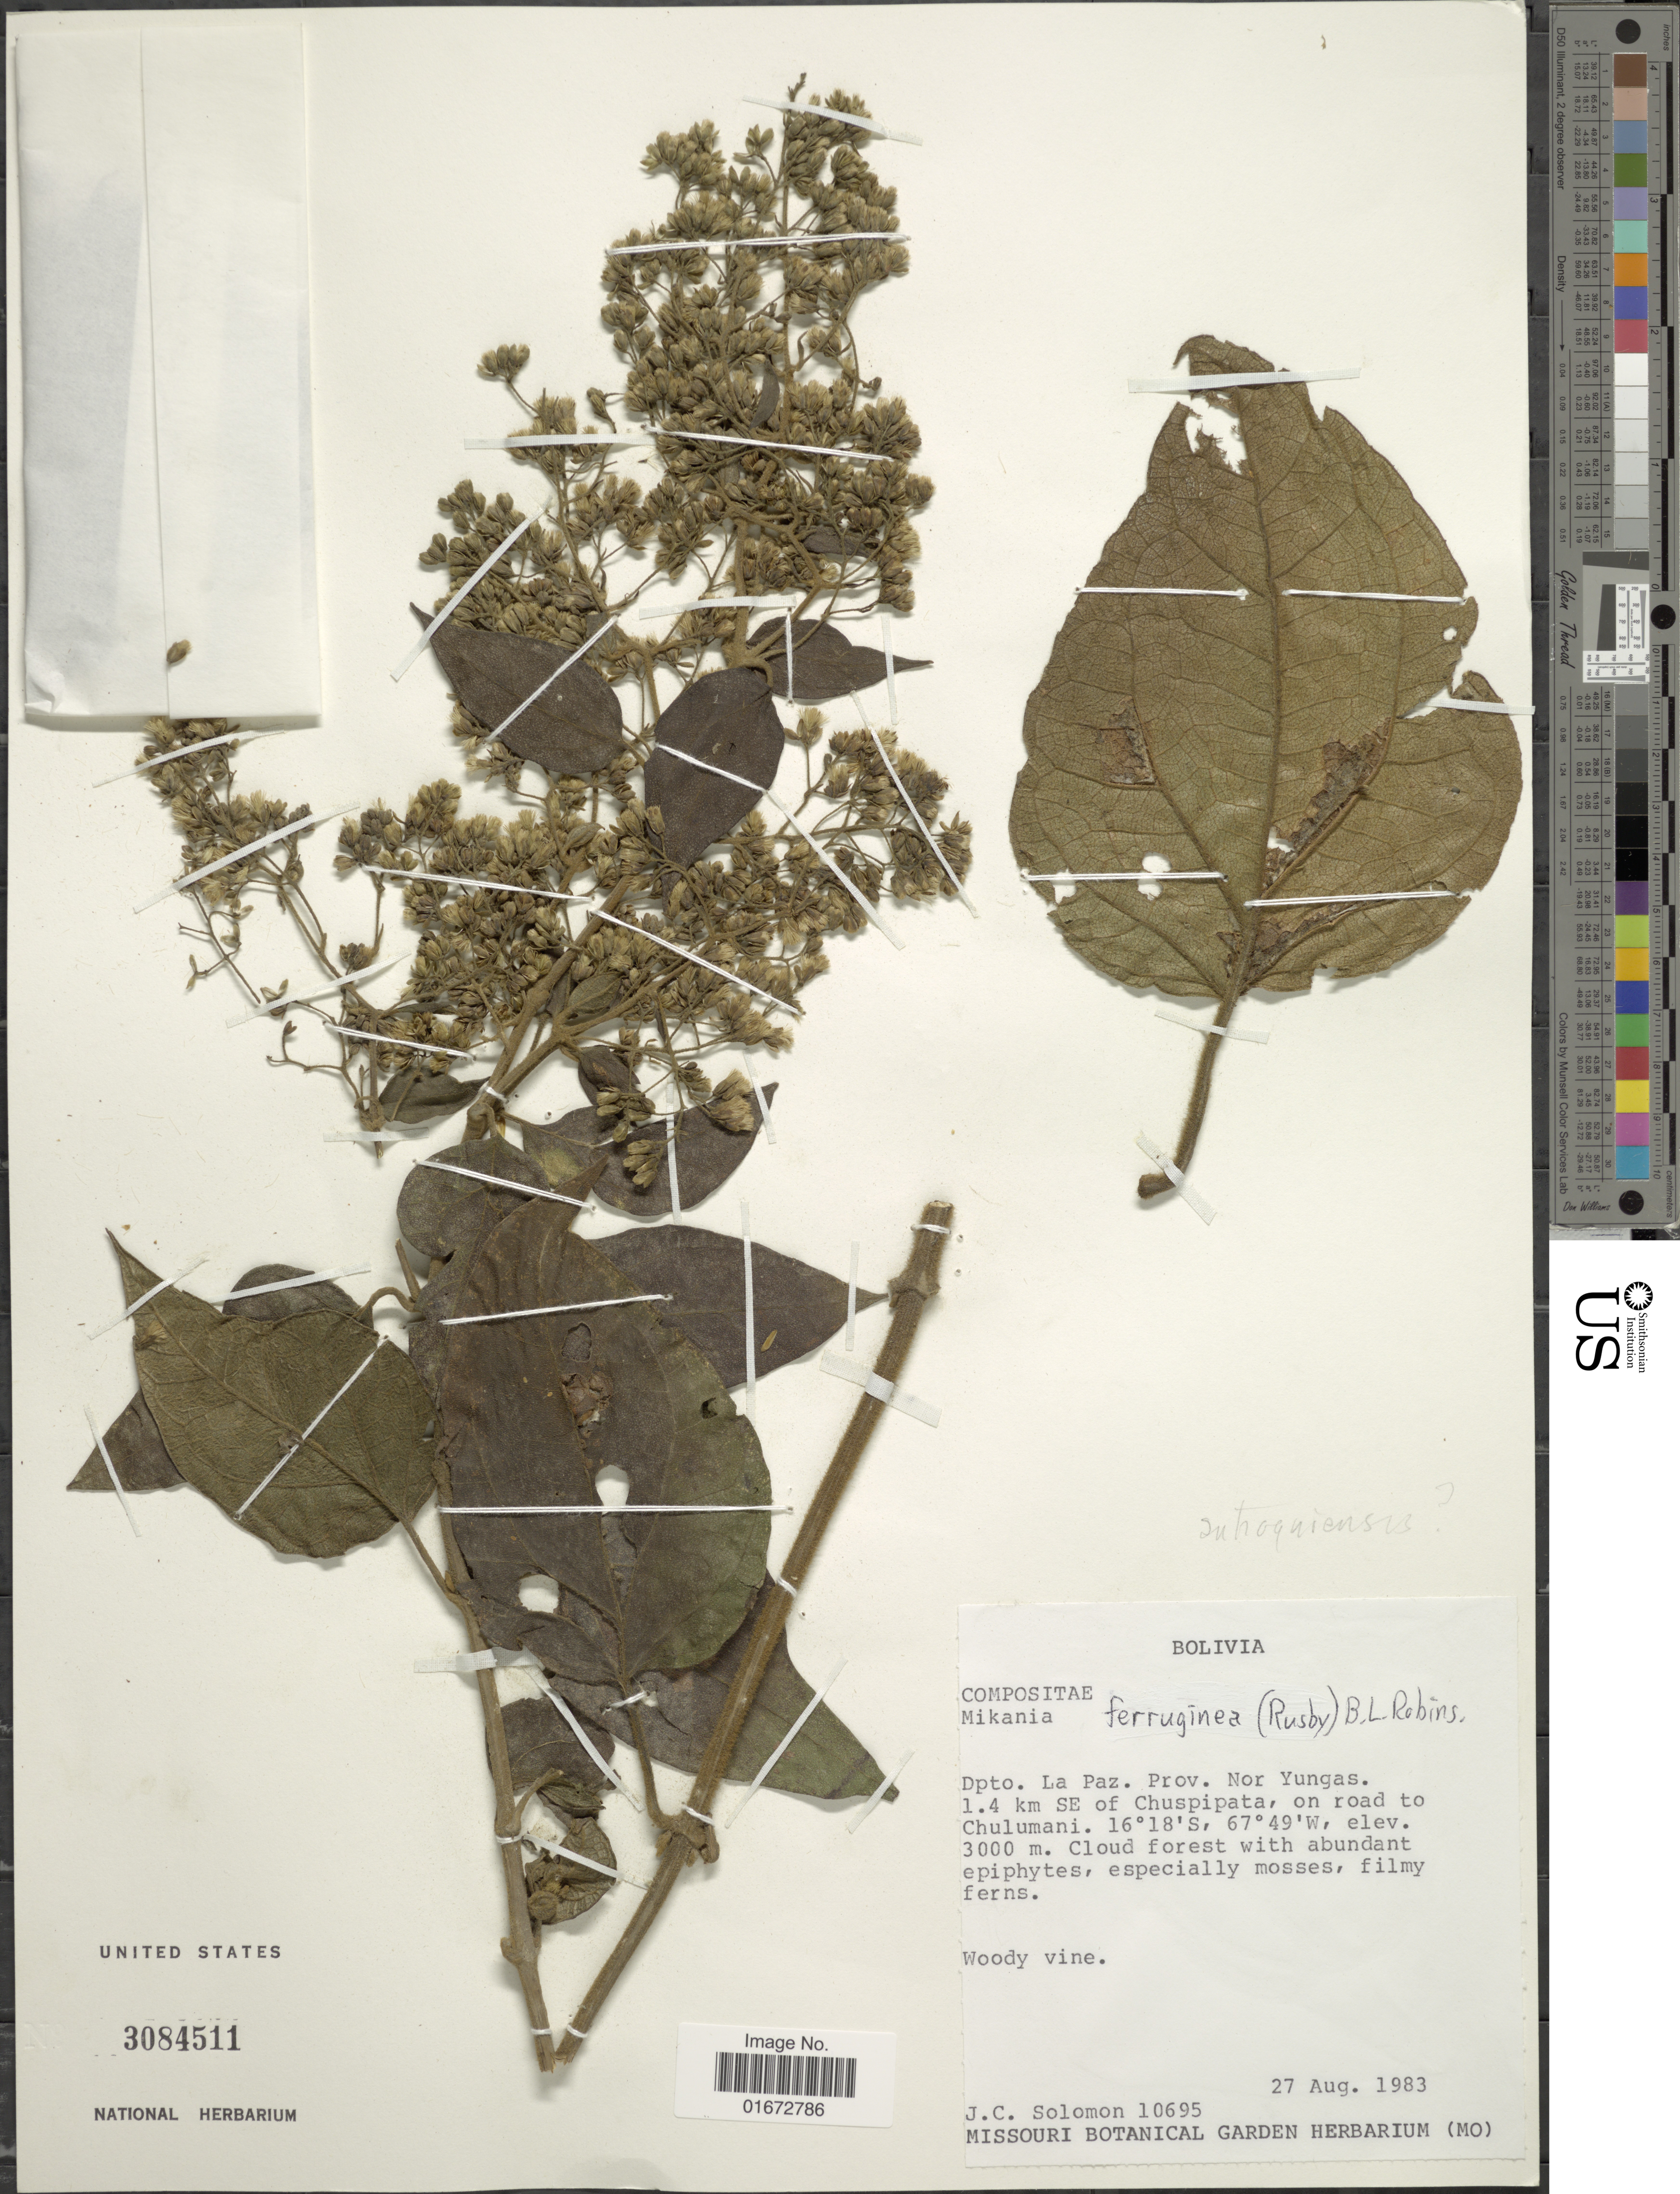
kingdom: Plantae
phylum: Tracheophyta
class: Magnoliopsida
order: Asterales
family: Asteraceae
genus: Mikania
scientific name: Mikania ferruginea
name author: (Rusby) Buchtien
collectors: J. C. Solomon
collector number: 10695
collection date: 1983-08-27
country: Bolivia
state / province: La Paz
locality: Dpto. La Paz. Prov. Nor Yungas. 1.4 km SE of Chuspipata, on road to Chulumani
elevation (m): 3000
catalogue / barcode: US 3084511